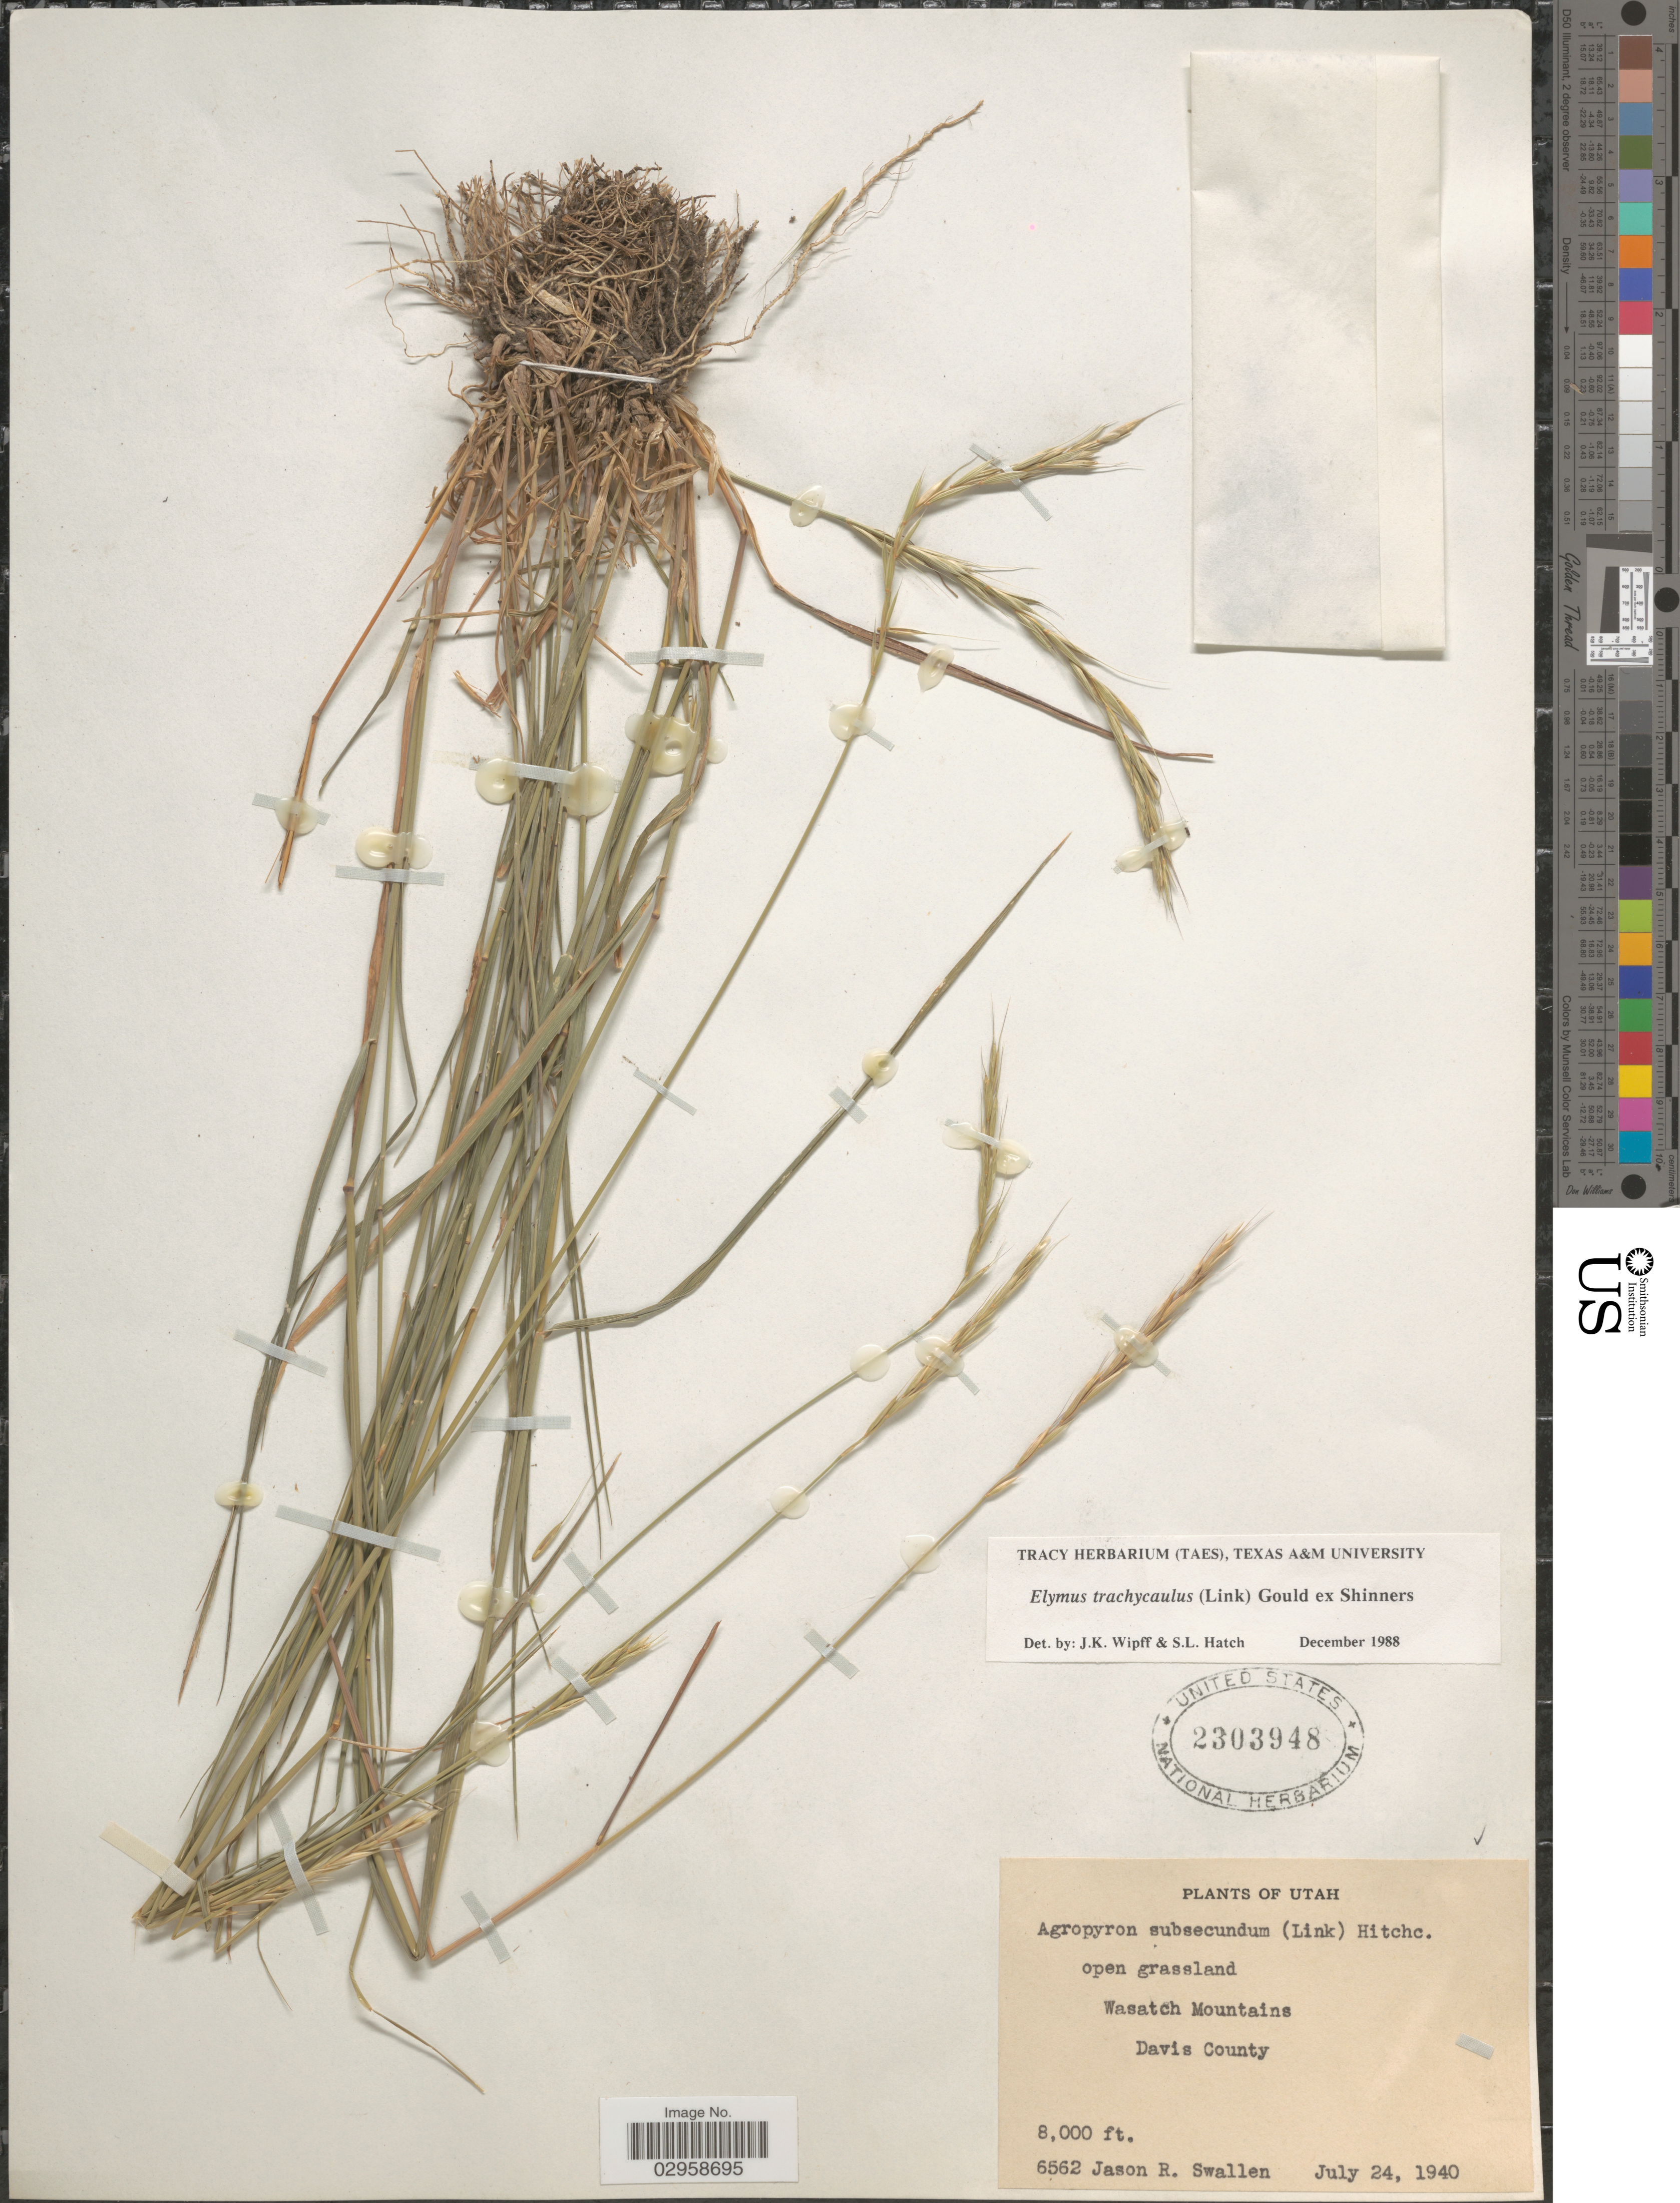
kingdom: Plantae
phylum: Tracheophyta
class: Liliopsida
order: Poales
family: Poaceae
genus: Elymus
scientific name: Elymus trachycaulus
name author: (Link) Gould ex Shinners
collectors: J. R. Swallen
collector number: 6562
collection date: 1940-07-24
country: United States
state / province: Utah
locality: Wasatch Mountains. Davis County.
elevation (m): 2438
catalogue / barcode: US 2303948